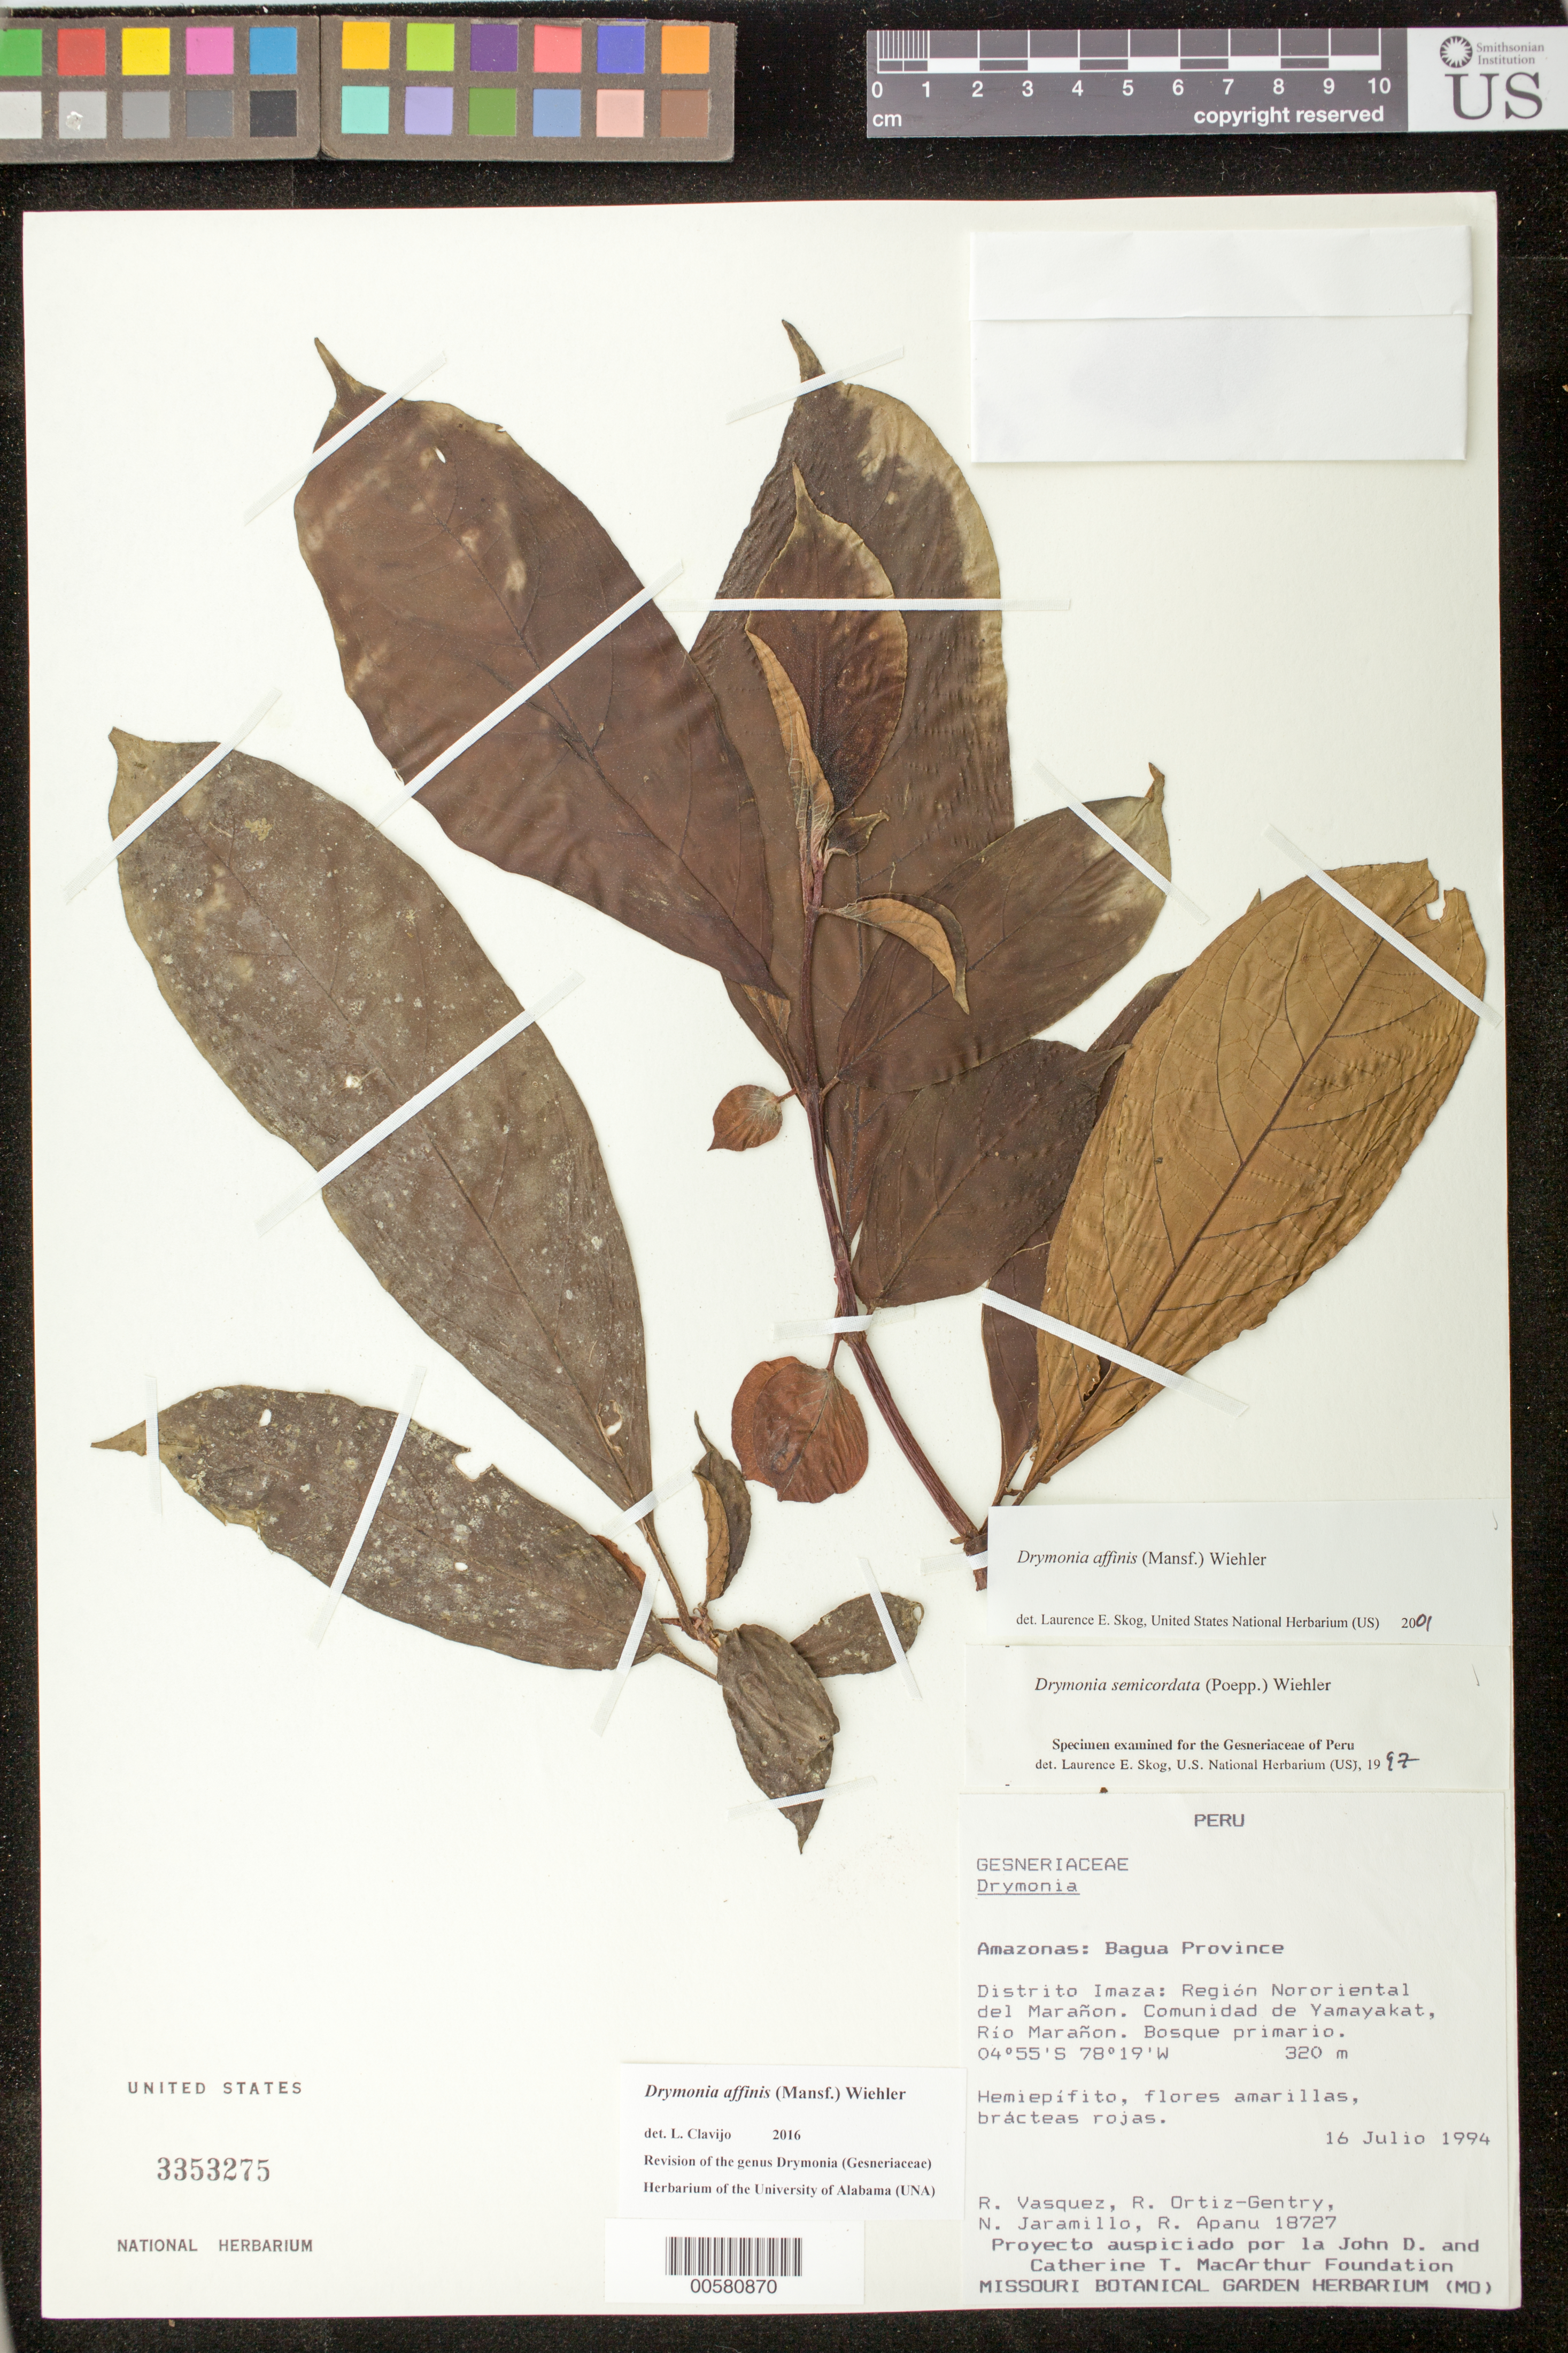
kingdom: Plantae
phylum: Tracheophyta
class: Magnoliopsida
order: Lamiales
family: Gesneriaceae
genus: Drymonia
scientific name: Drymonia affinis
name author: (Mansf.) Wiehler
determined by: Skog, Laurence E.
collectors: R. Vásquez, R. Ortiz-Gentry, N. Jaramillo & R. Apanu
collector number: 18727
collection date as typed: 16 Jul 1994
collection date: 1994-07-16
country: Peru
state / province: Amazonas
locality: Prov. Bagua, dtto. Imaza: región nororiental del Marañon, comunidad de Yamayakat, Río Marañon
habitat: Bosque primario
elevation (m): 320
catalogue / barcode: US 3353275